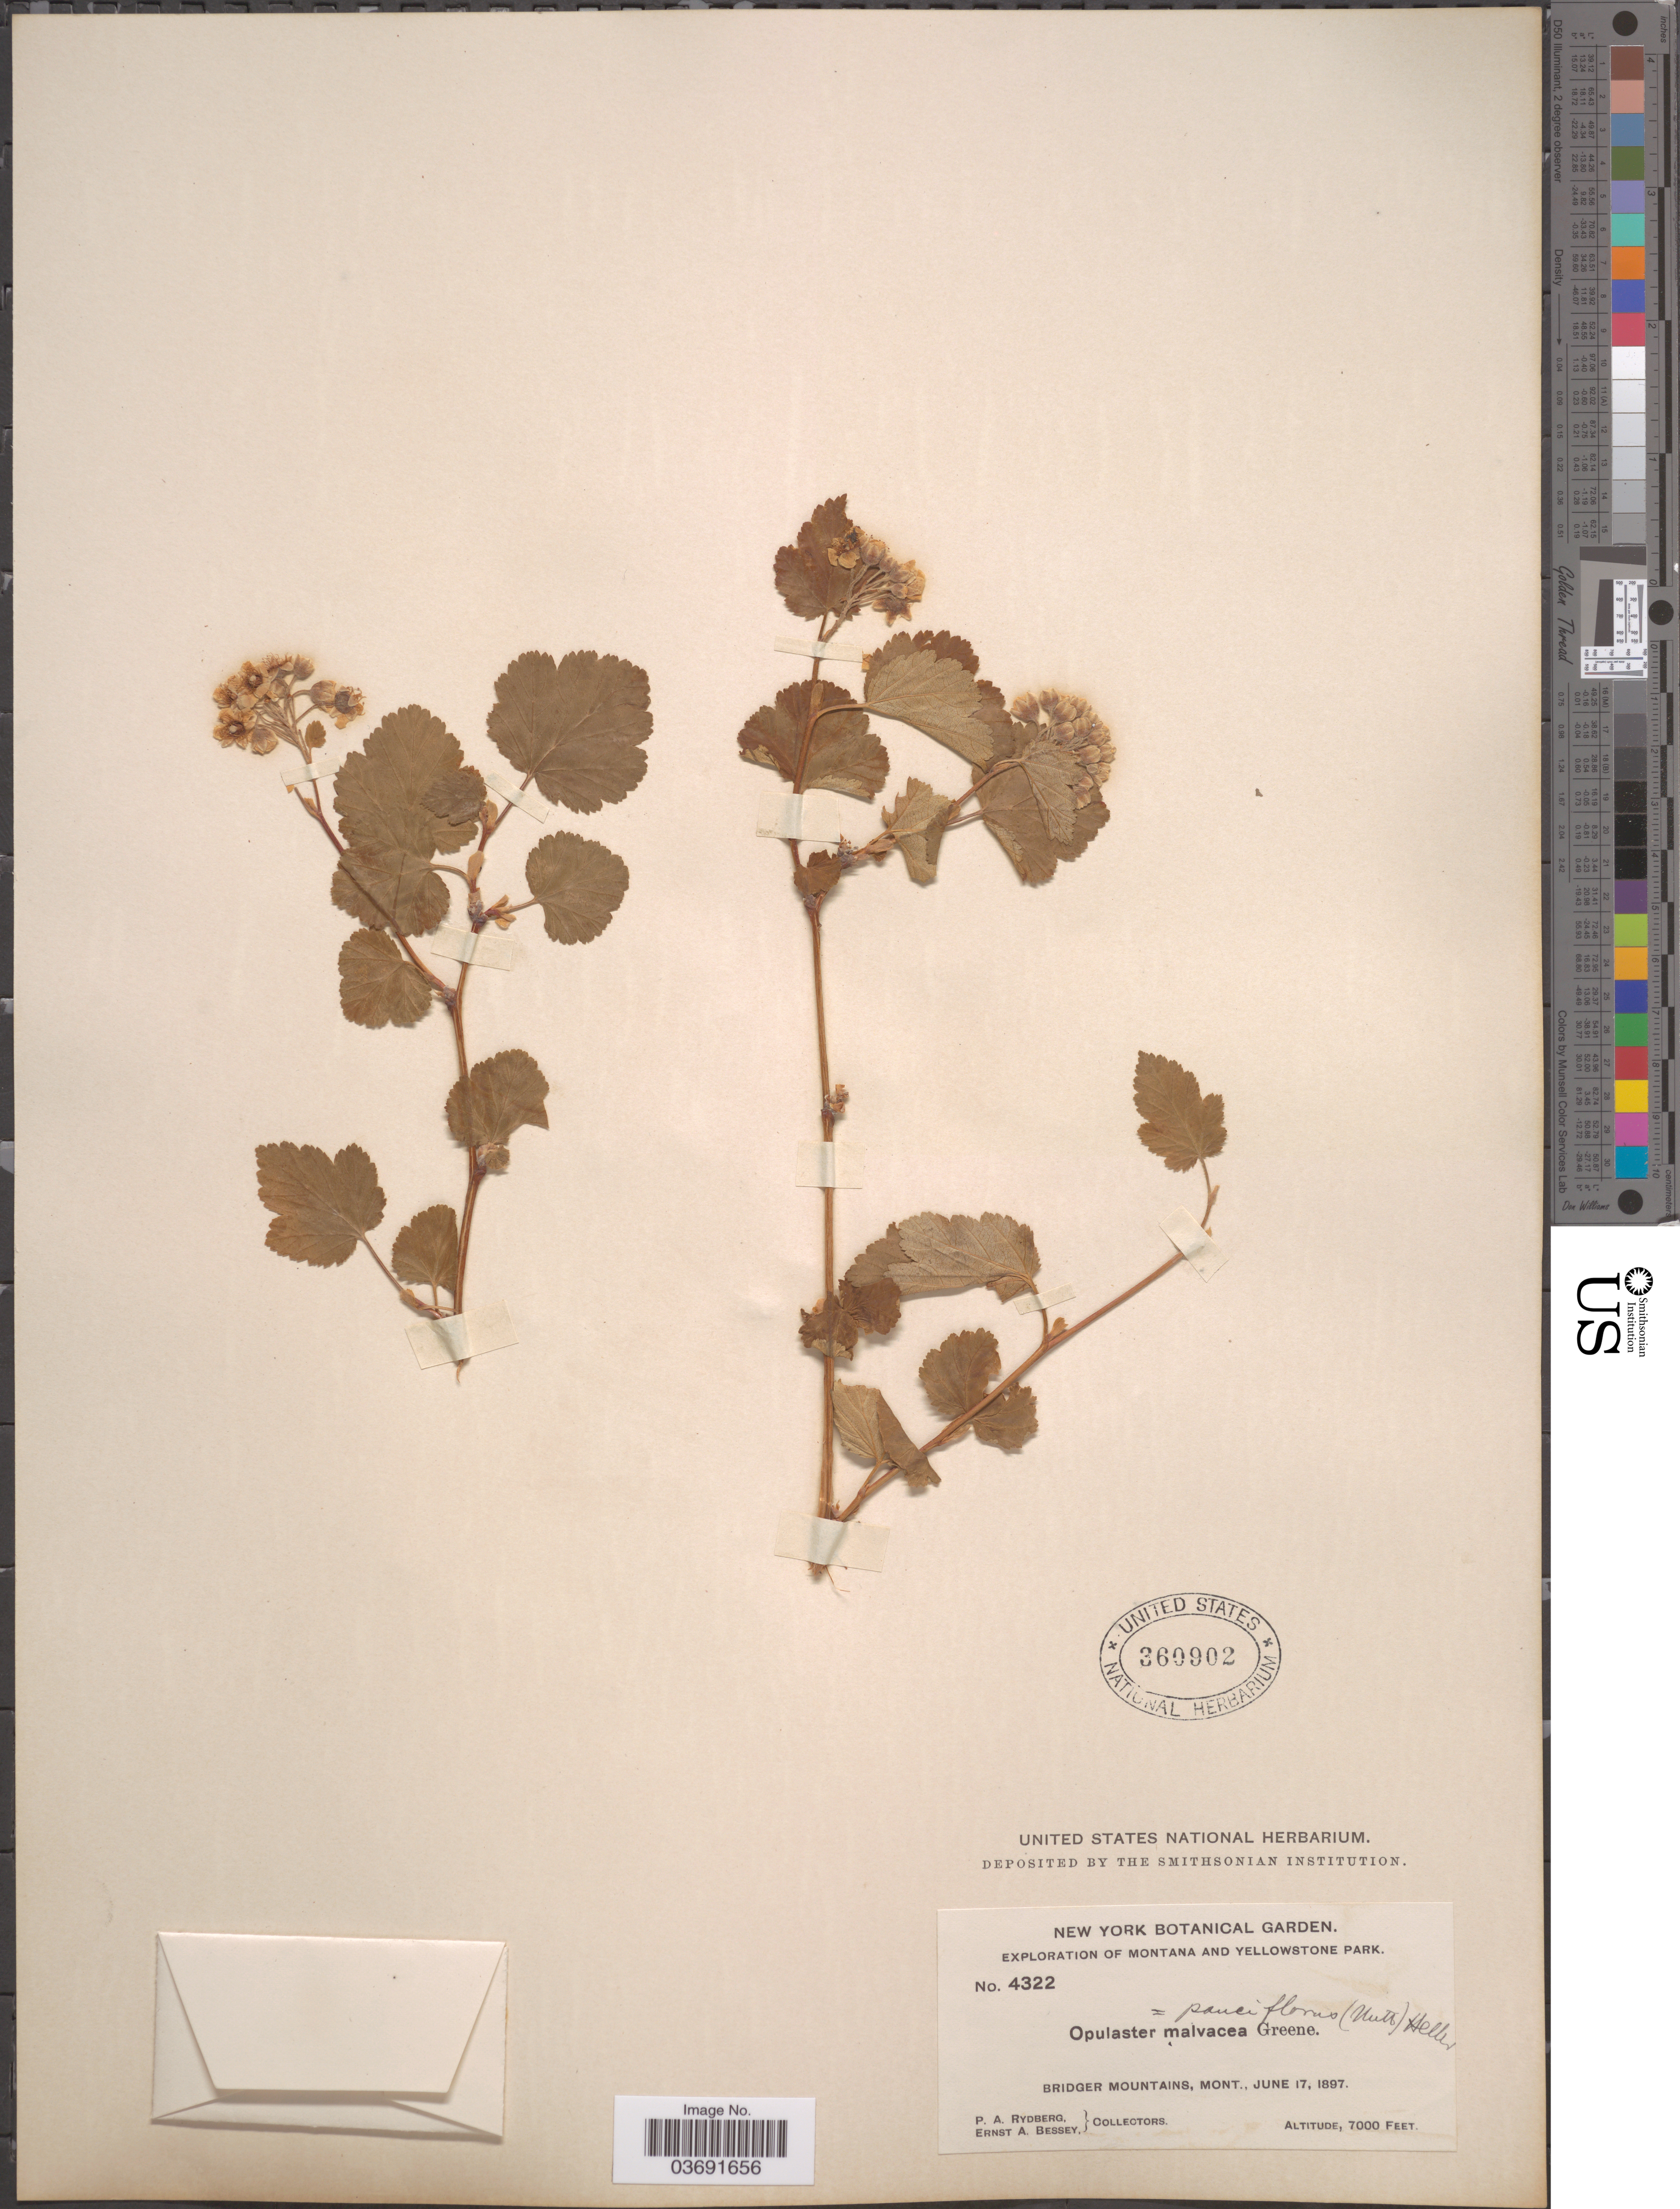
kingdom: Plantae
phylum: Tracheophyta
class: Magnoliopsida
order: Rosales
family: Rosaceae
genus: Physocarpus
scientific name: Physocarpus malvaceus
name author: (Greene) Kuntze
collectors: P. A. Rydberg & E. A. Bessey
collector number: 4322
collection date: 1897-06-17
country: United States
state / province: Montana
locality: Bridger Mountains.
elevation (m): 2134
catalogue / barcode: US 360902